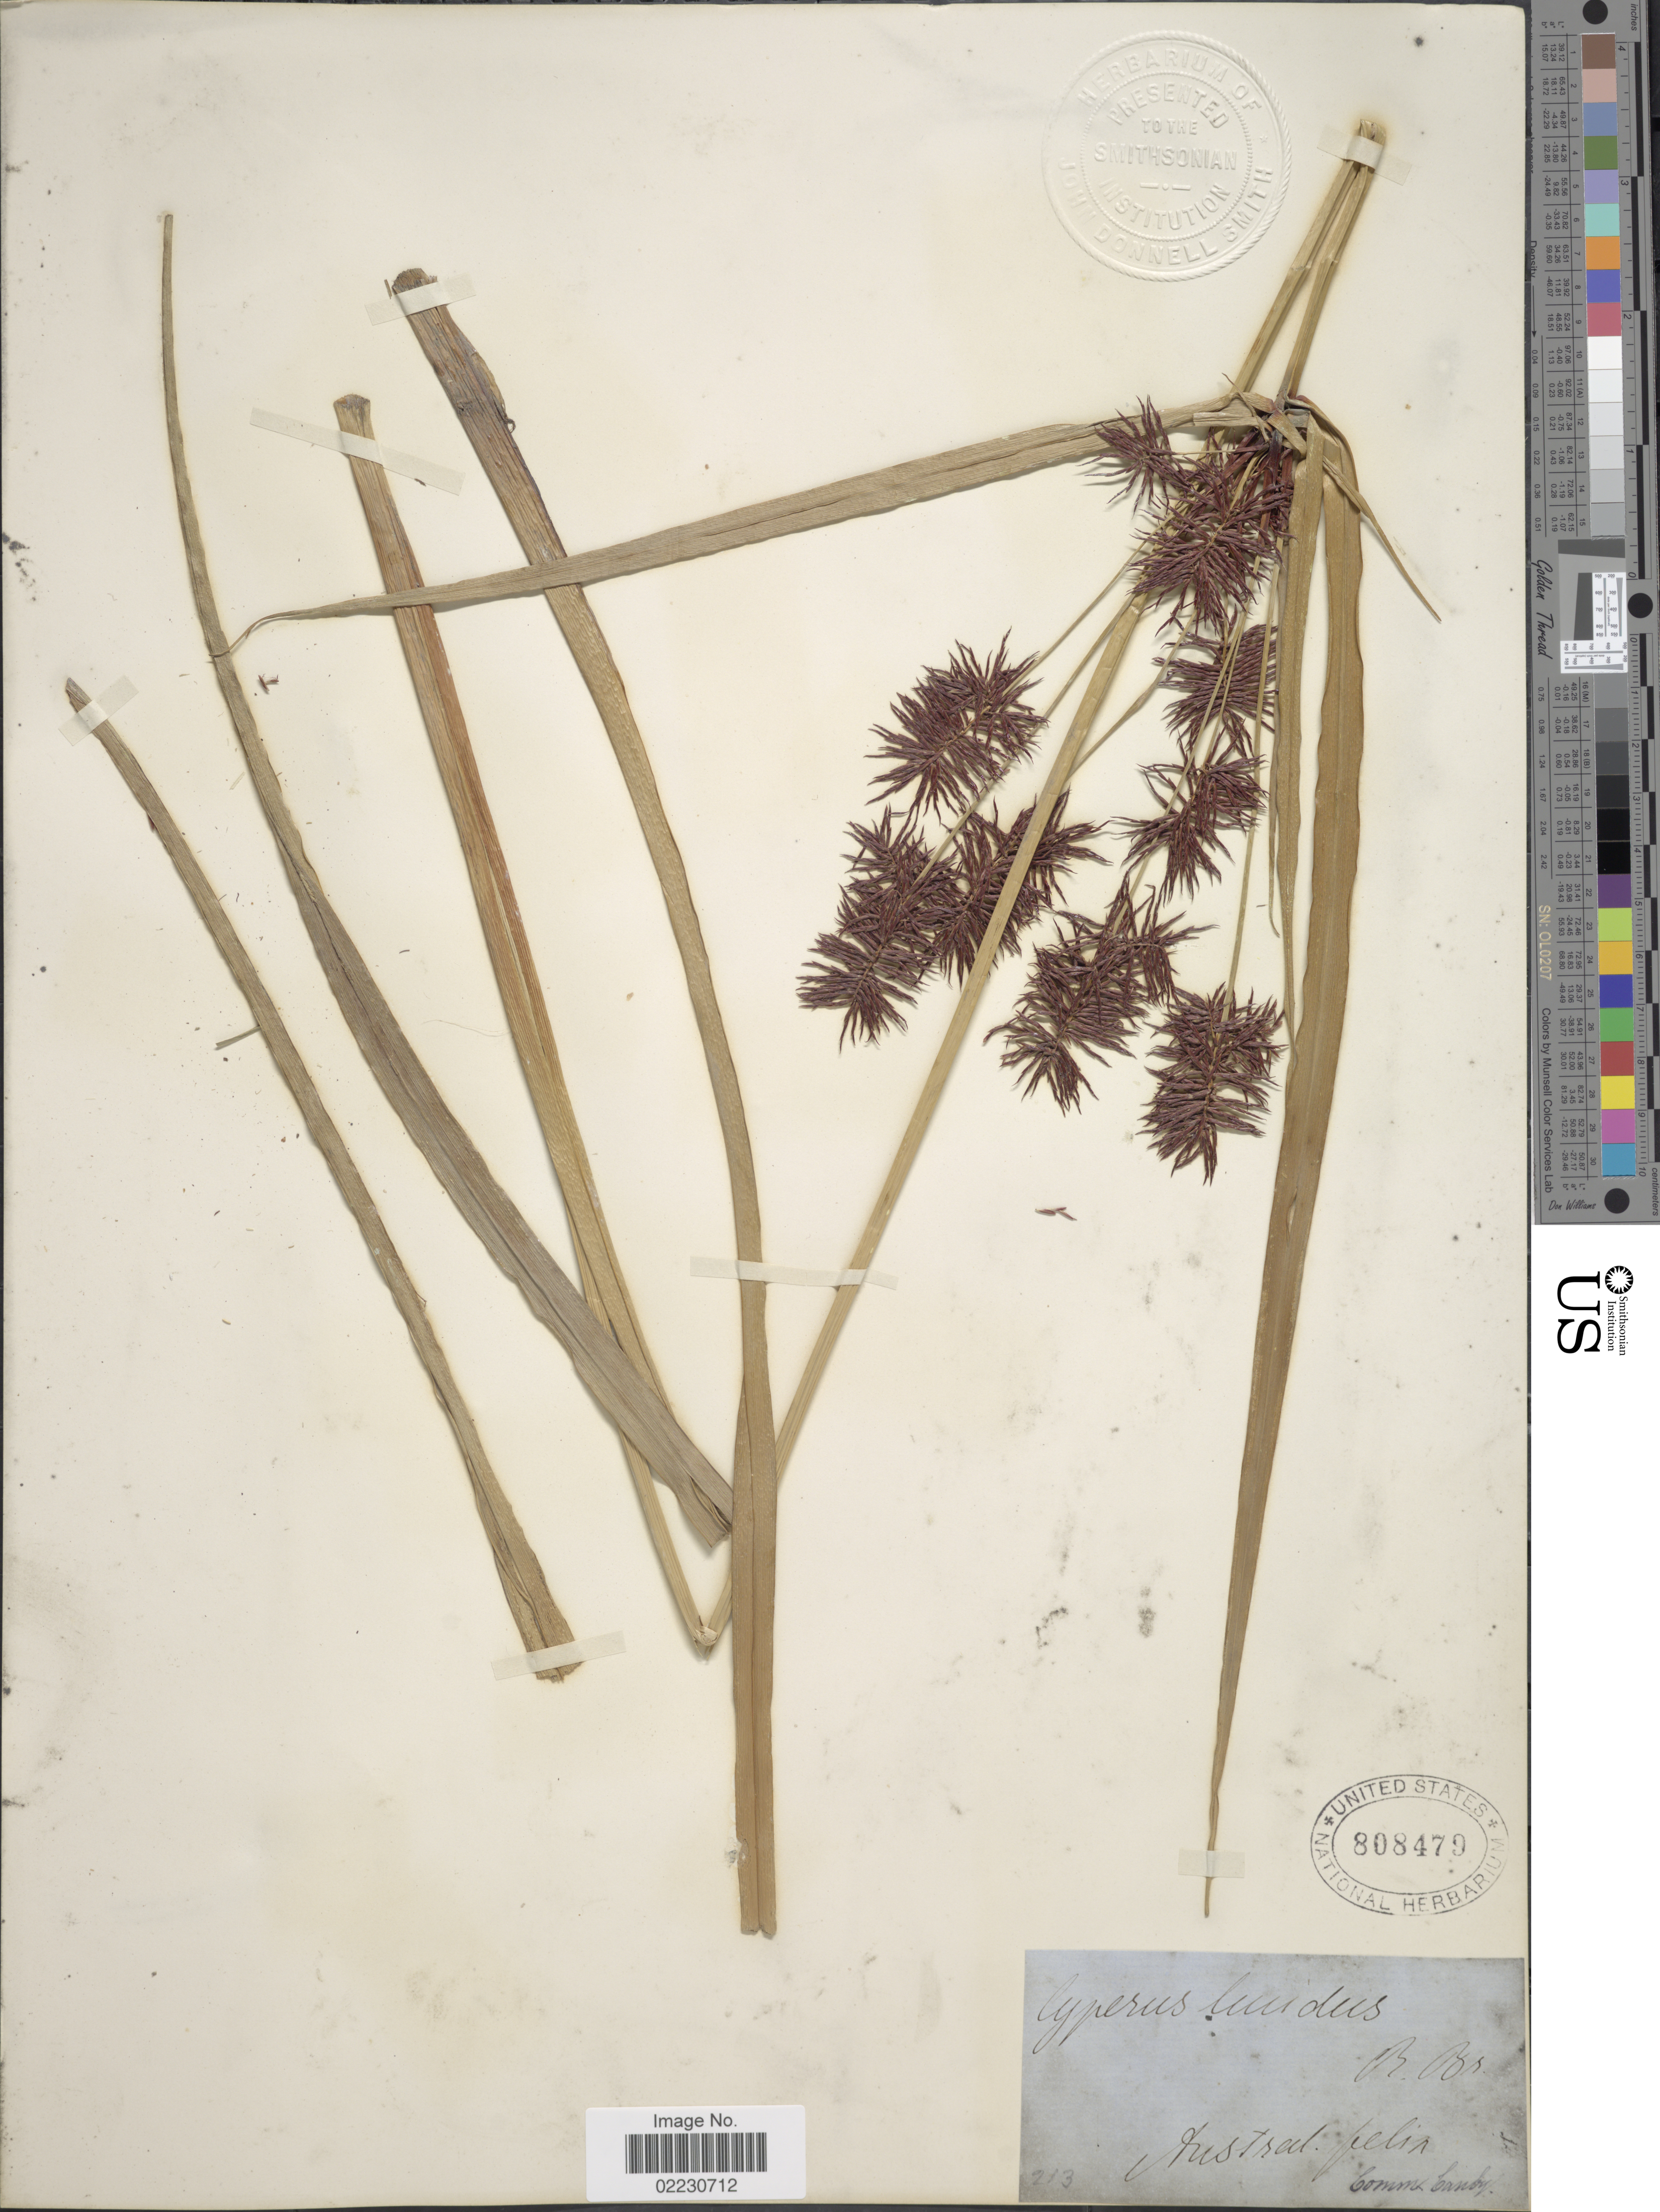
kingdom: Plantae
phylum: Tracheophyta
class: Liliopsida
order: Poales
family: Cyperaceae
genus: Cyperus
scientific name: Cyperus lucidus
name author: R. Br.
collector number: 213?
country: Australia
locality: Austral. pelin.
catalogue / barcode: US 808479